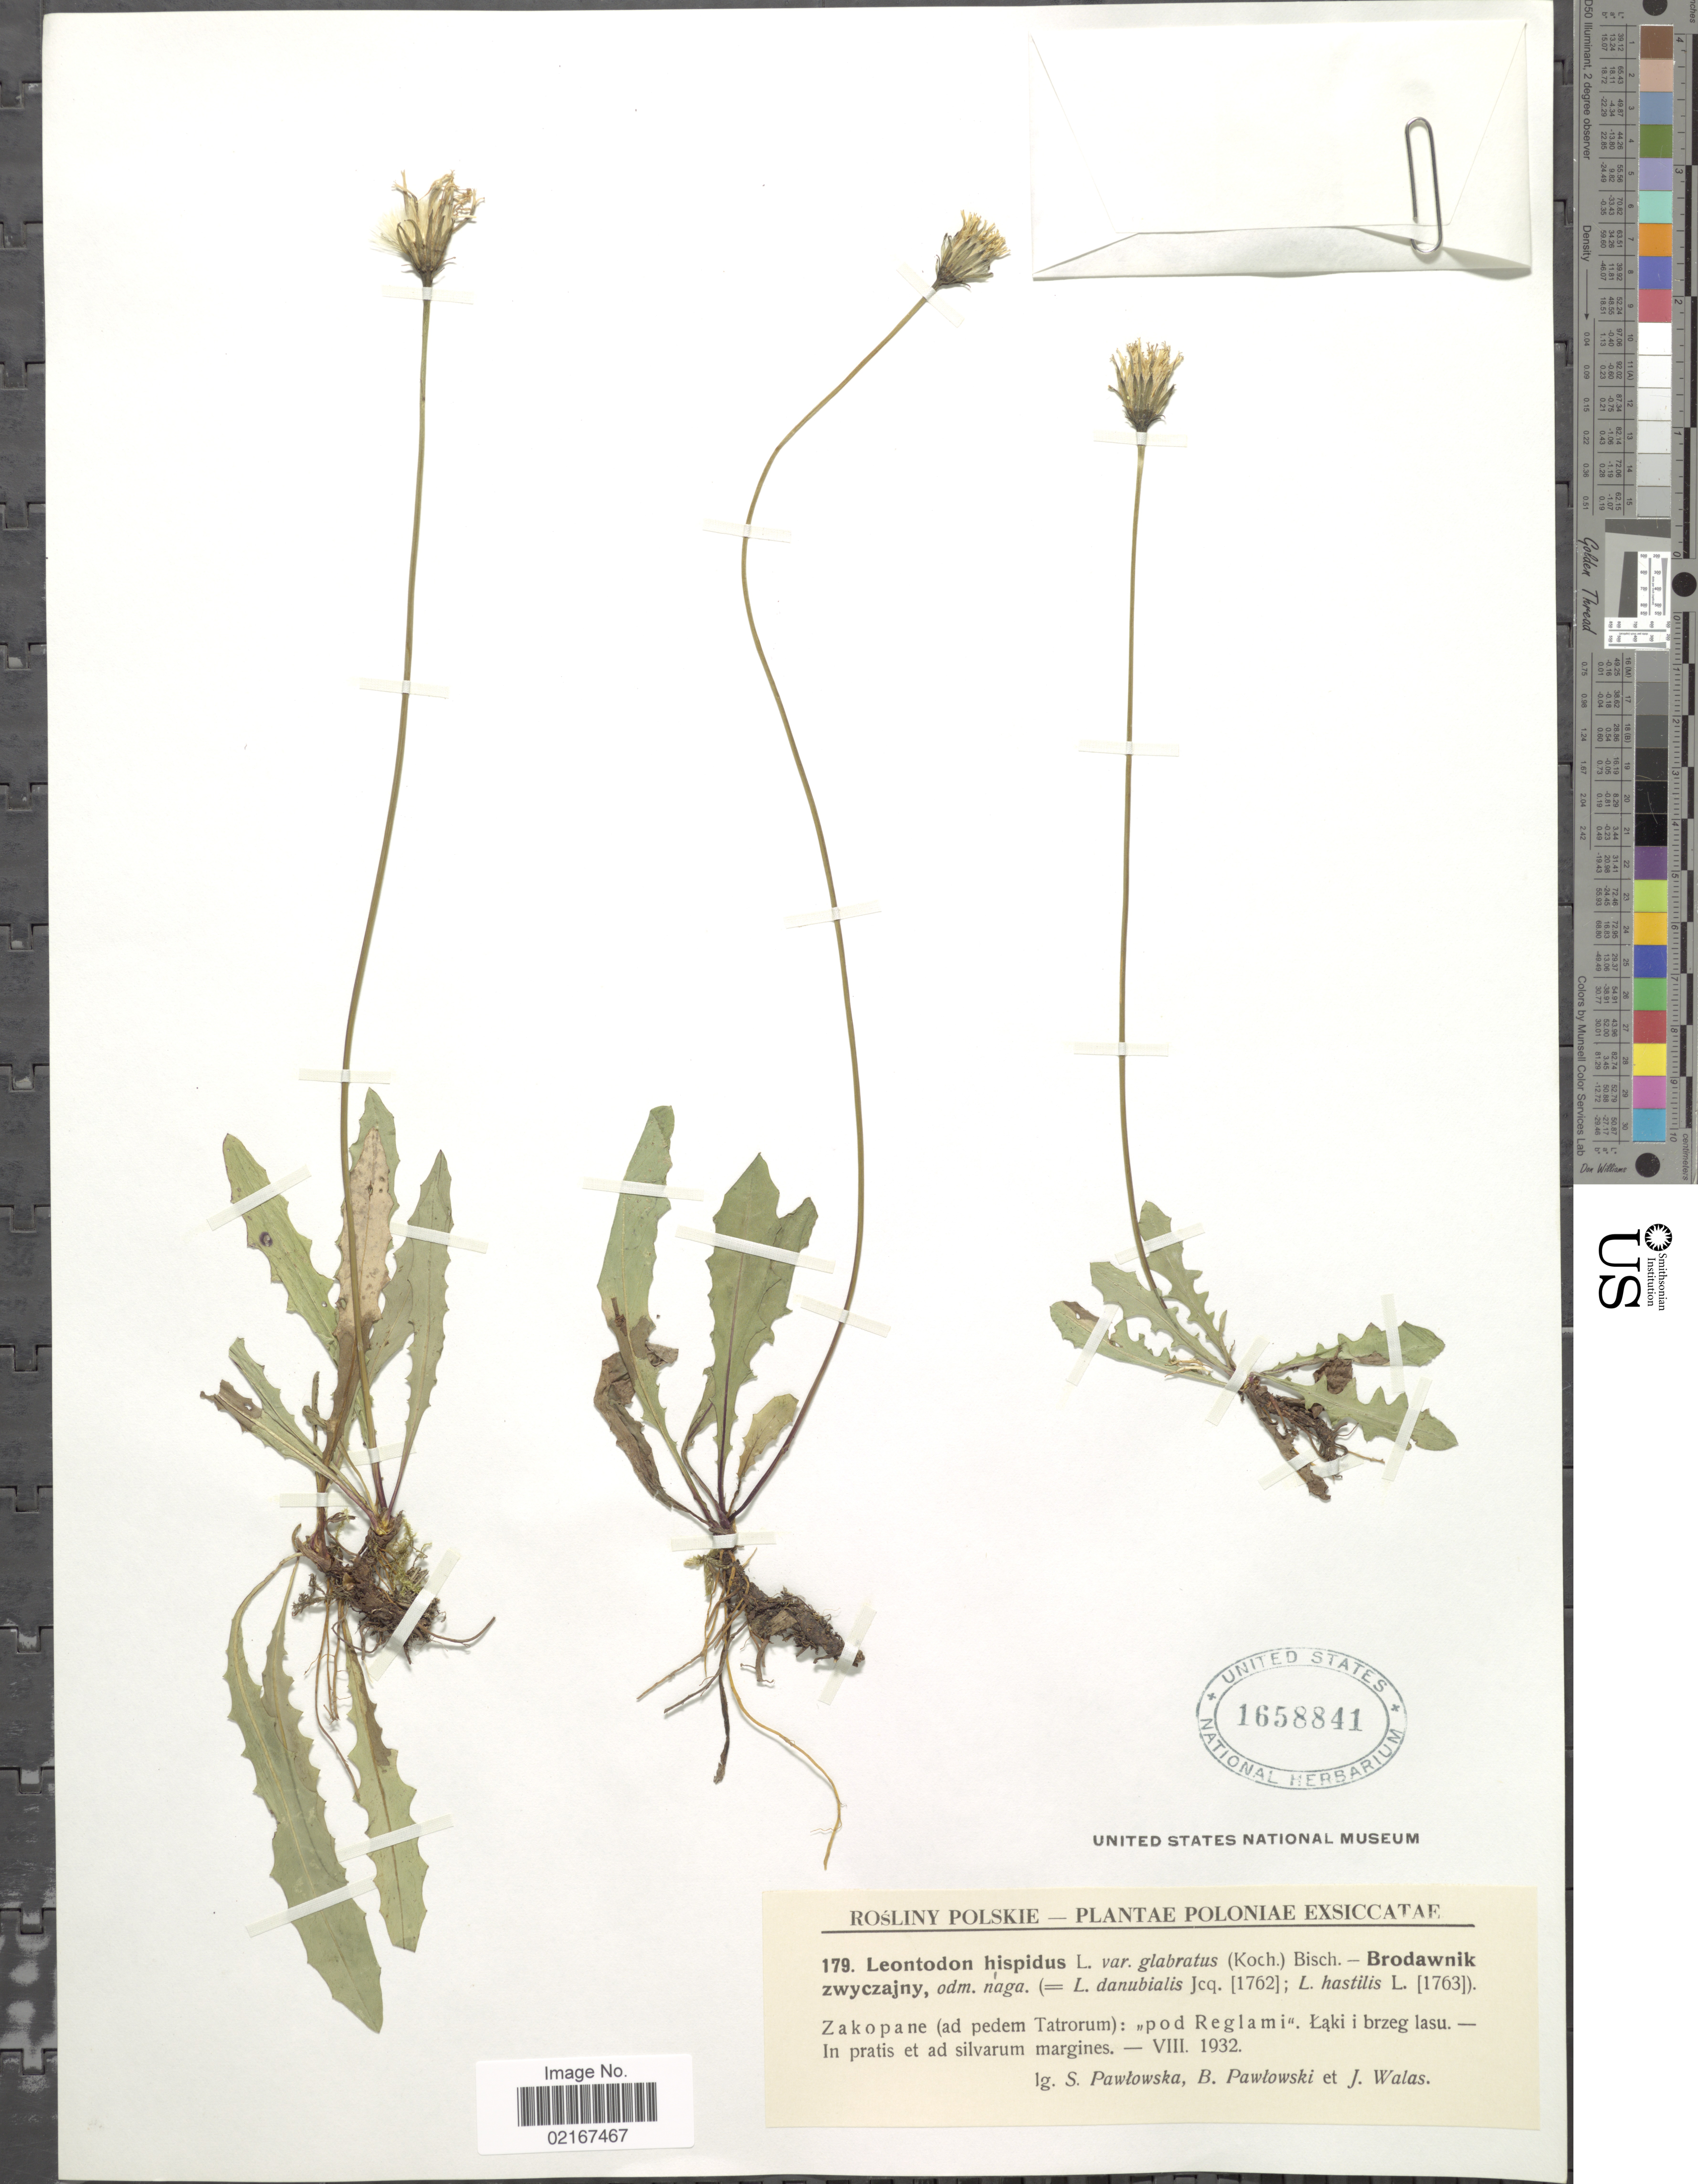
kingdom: Plantae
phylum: Tracheophyta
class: Magnoliopsida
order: Asterales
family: Asteraceae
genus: Leontodon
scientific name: Leontodon hispidus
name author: L.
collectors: S. Pawlowska, B. Pawlowski & J. Walas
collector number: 179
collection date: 1932-08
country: Poland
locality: Poloniae, Zakopane (ad pedem Tatrorum), pod Reglami, Laki i brzeg lasu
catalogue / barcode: US 1658841